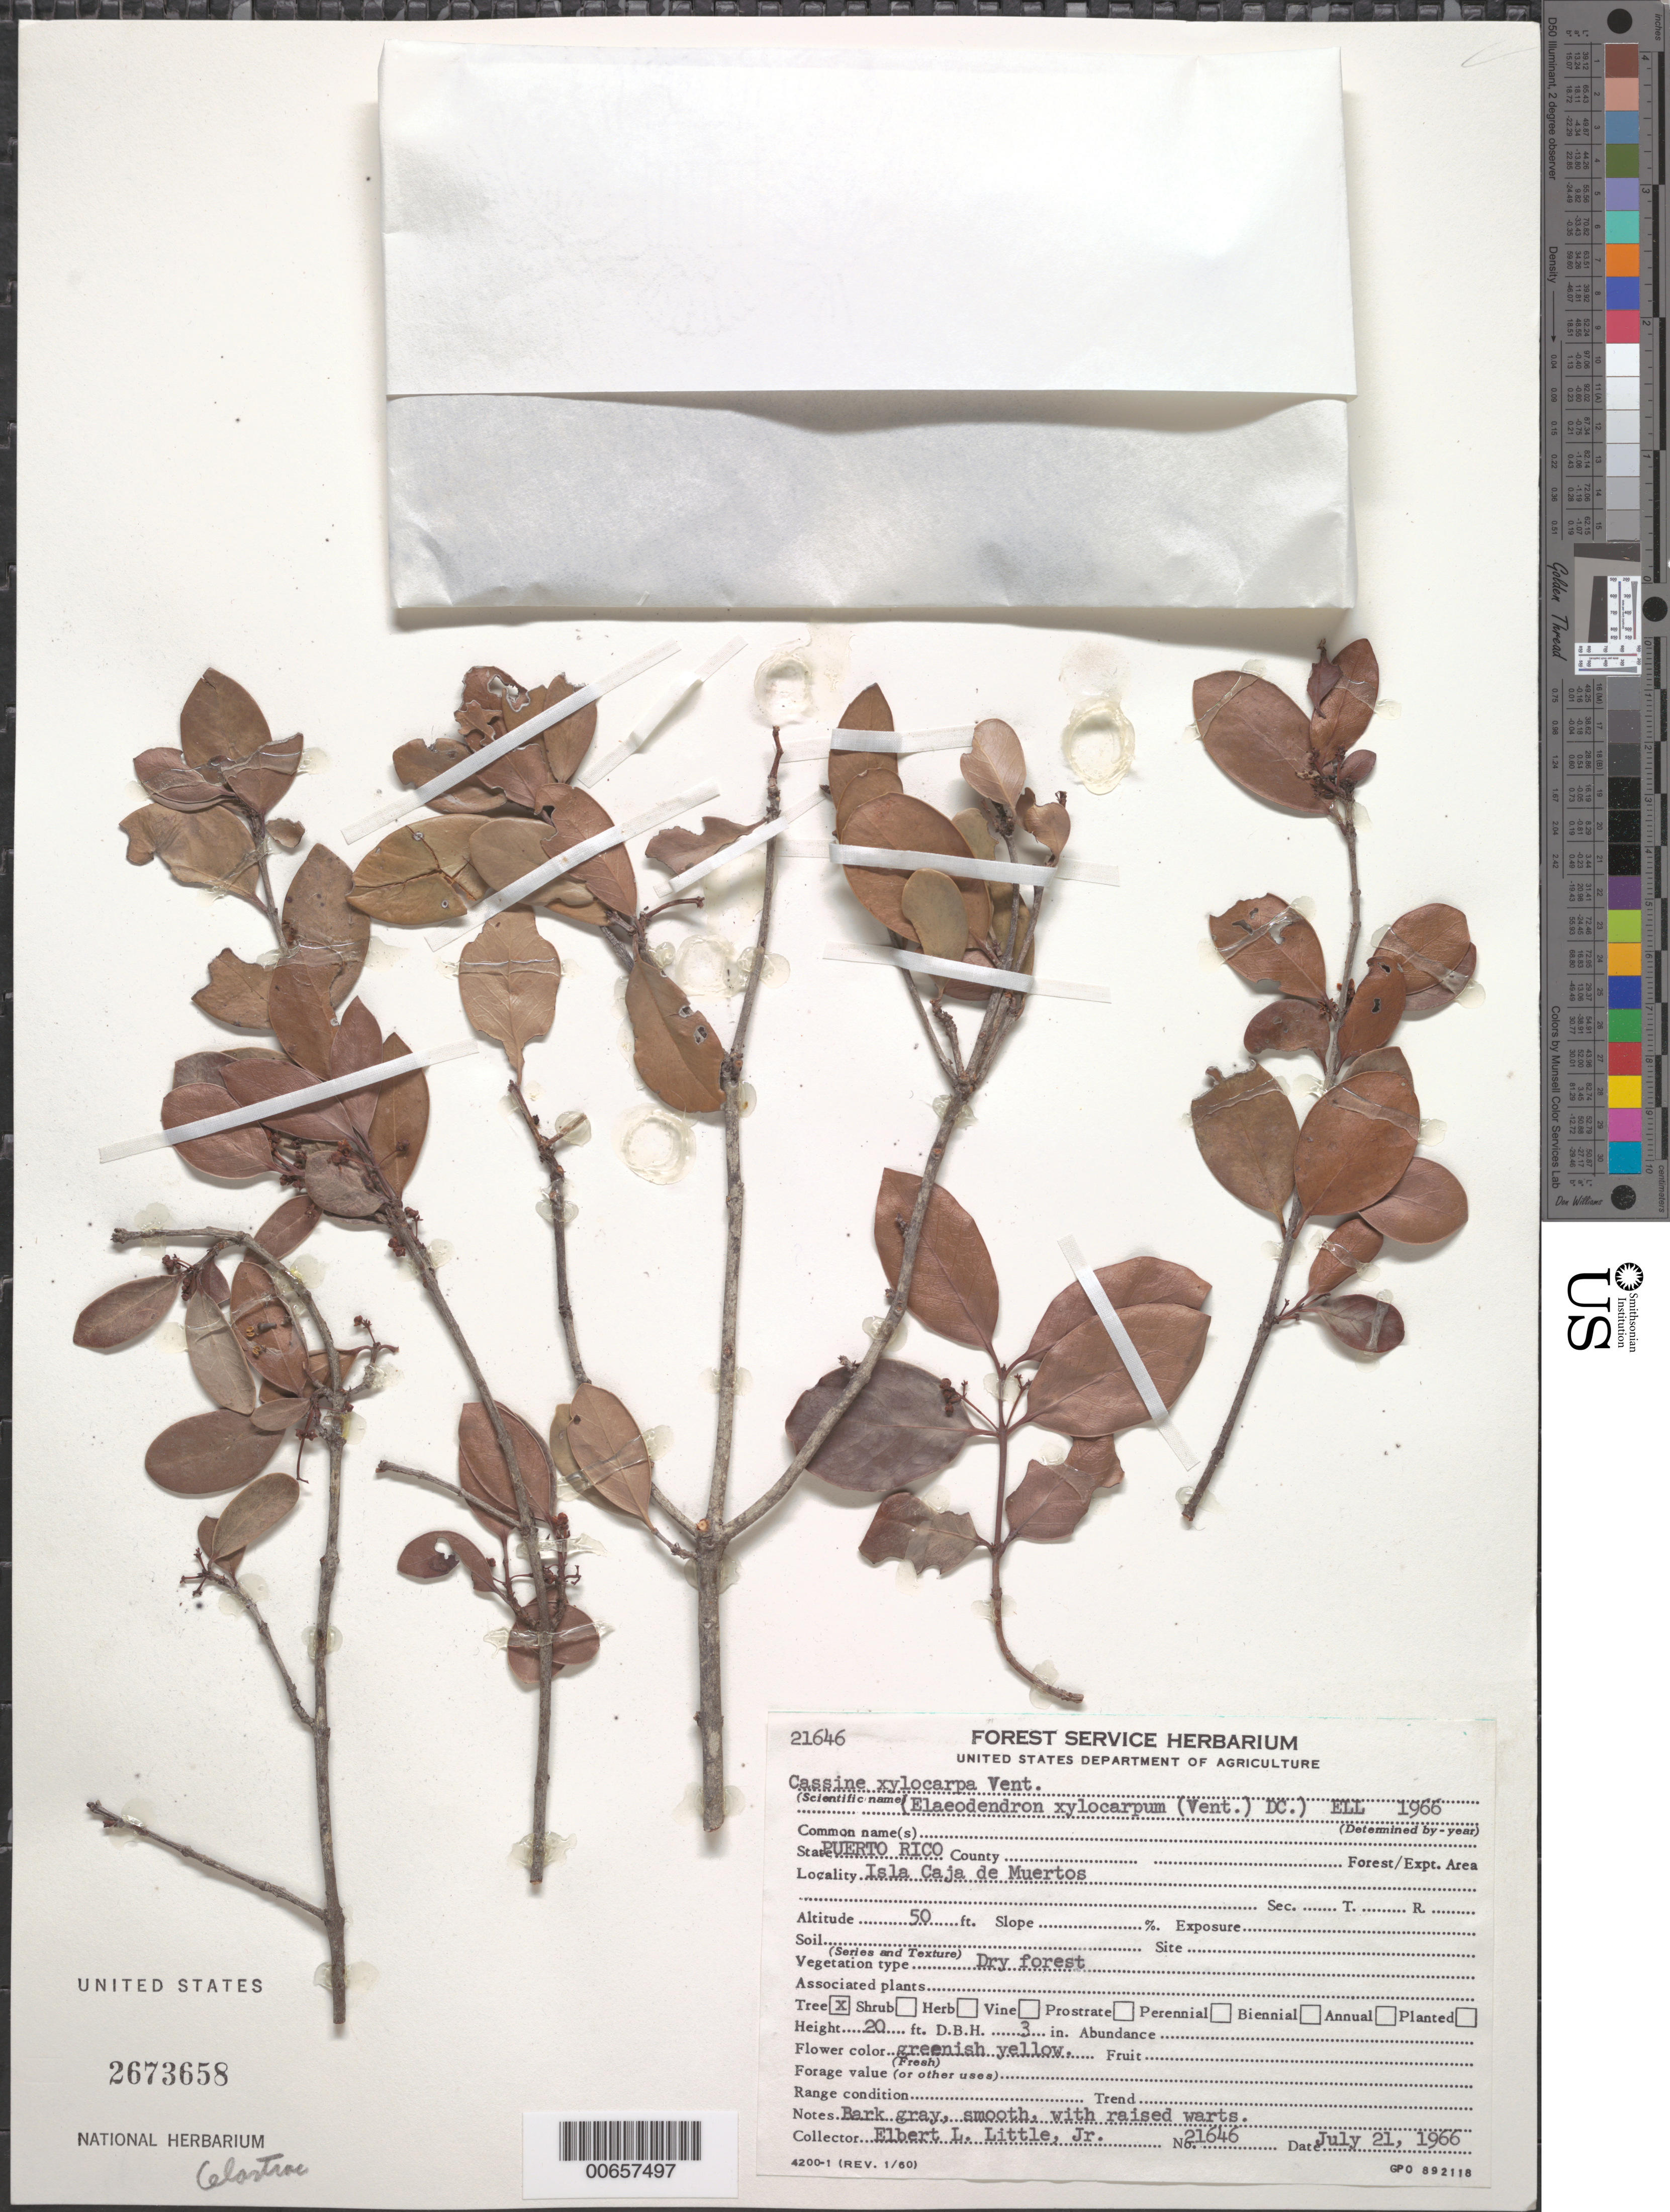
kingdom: Plantae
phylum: Tracheophyta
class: Magnoliopsida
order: Celastrales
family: Celastraceae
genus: Elaeodendron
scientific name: Elaeodendron xylocarpum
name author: (Vent.) DC.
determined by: Strong, Mark T., (BOT), Smithsonian Institution - National Museum of Natural History (UNITED STATES)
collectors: E. L. Little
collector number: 21646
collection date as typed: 21 Jul 1966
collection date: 1966-07-21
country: Puerto Rico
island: Caja de Muerto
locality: Isla Caja de Muertos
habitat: Dry forest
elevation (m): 15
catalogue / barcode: US 2673658